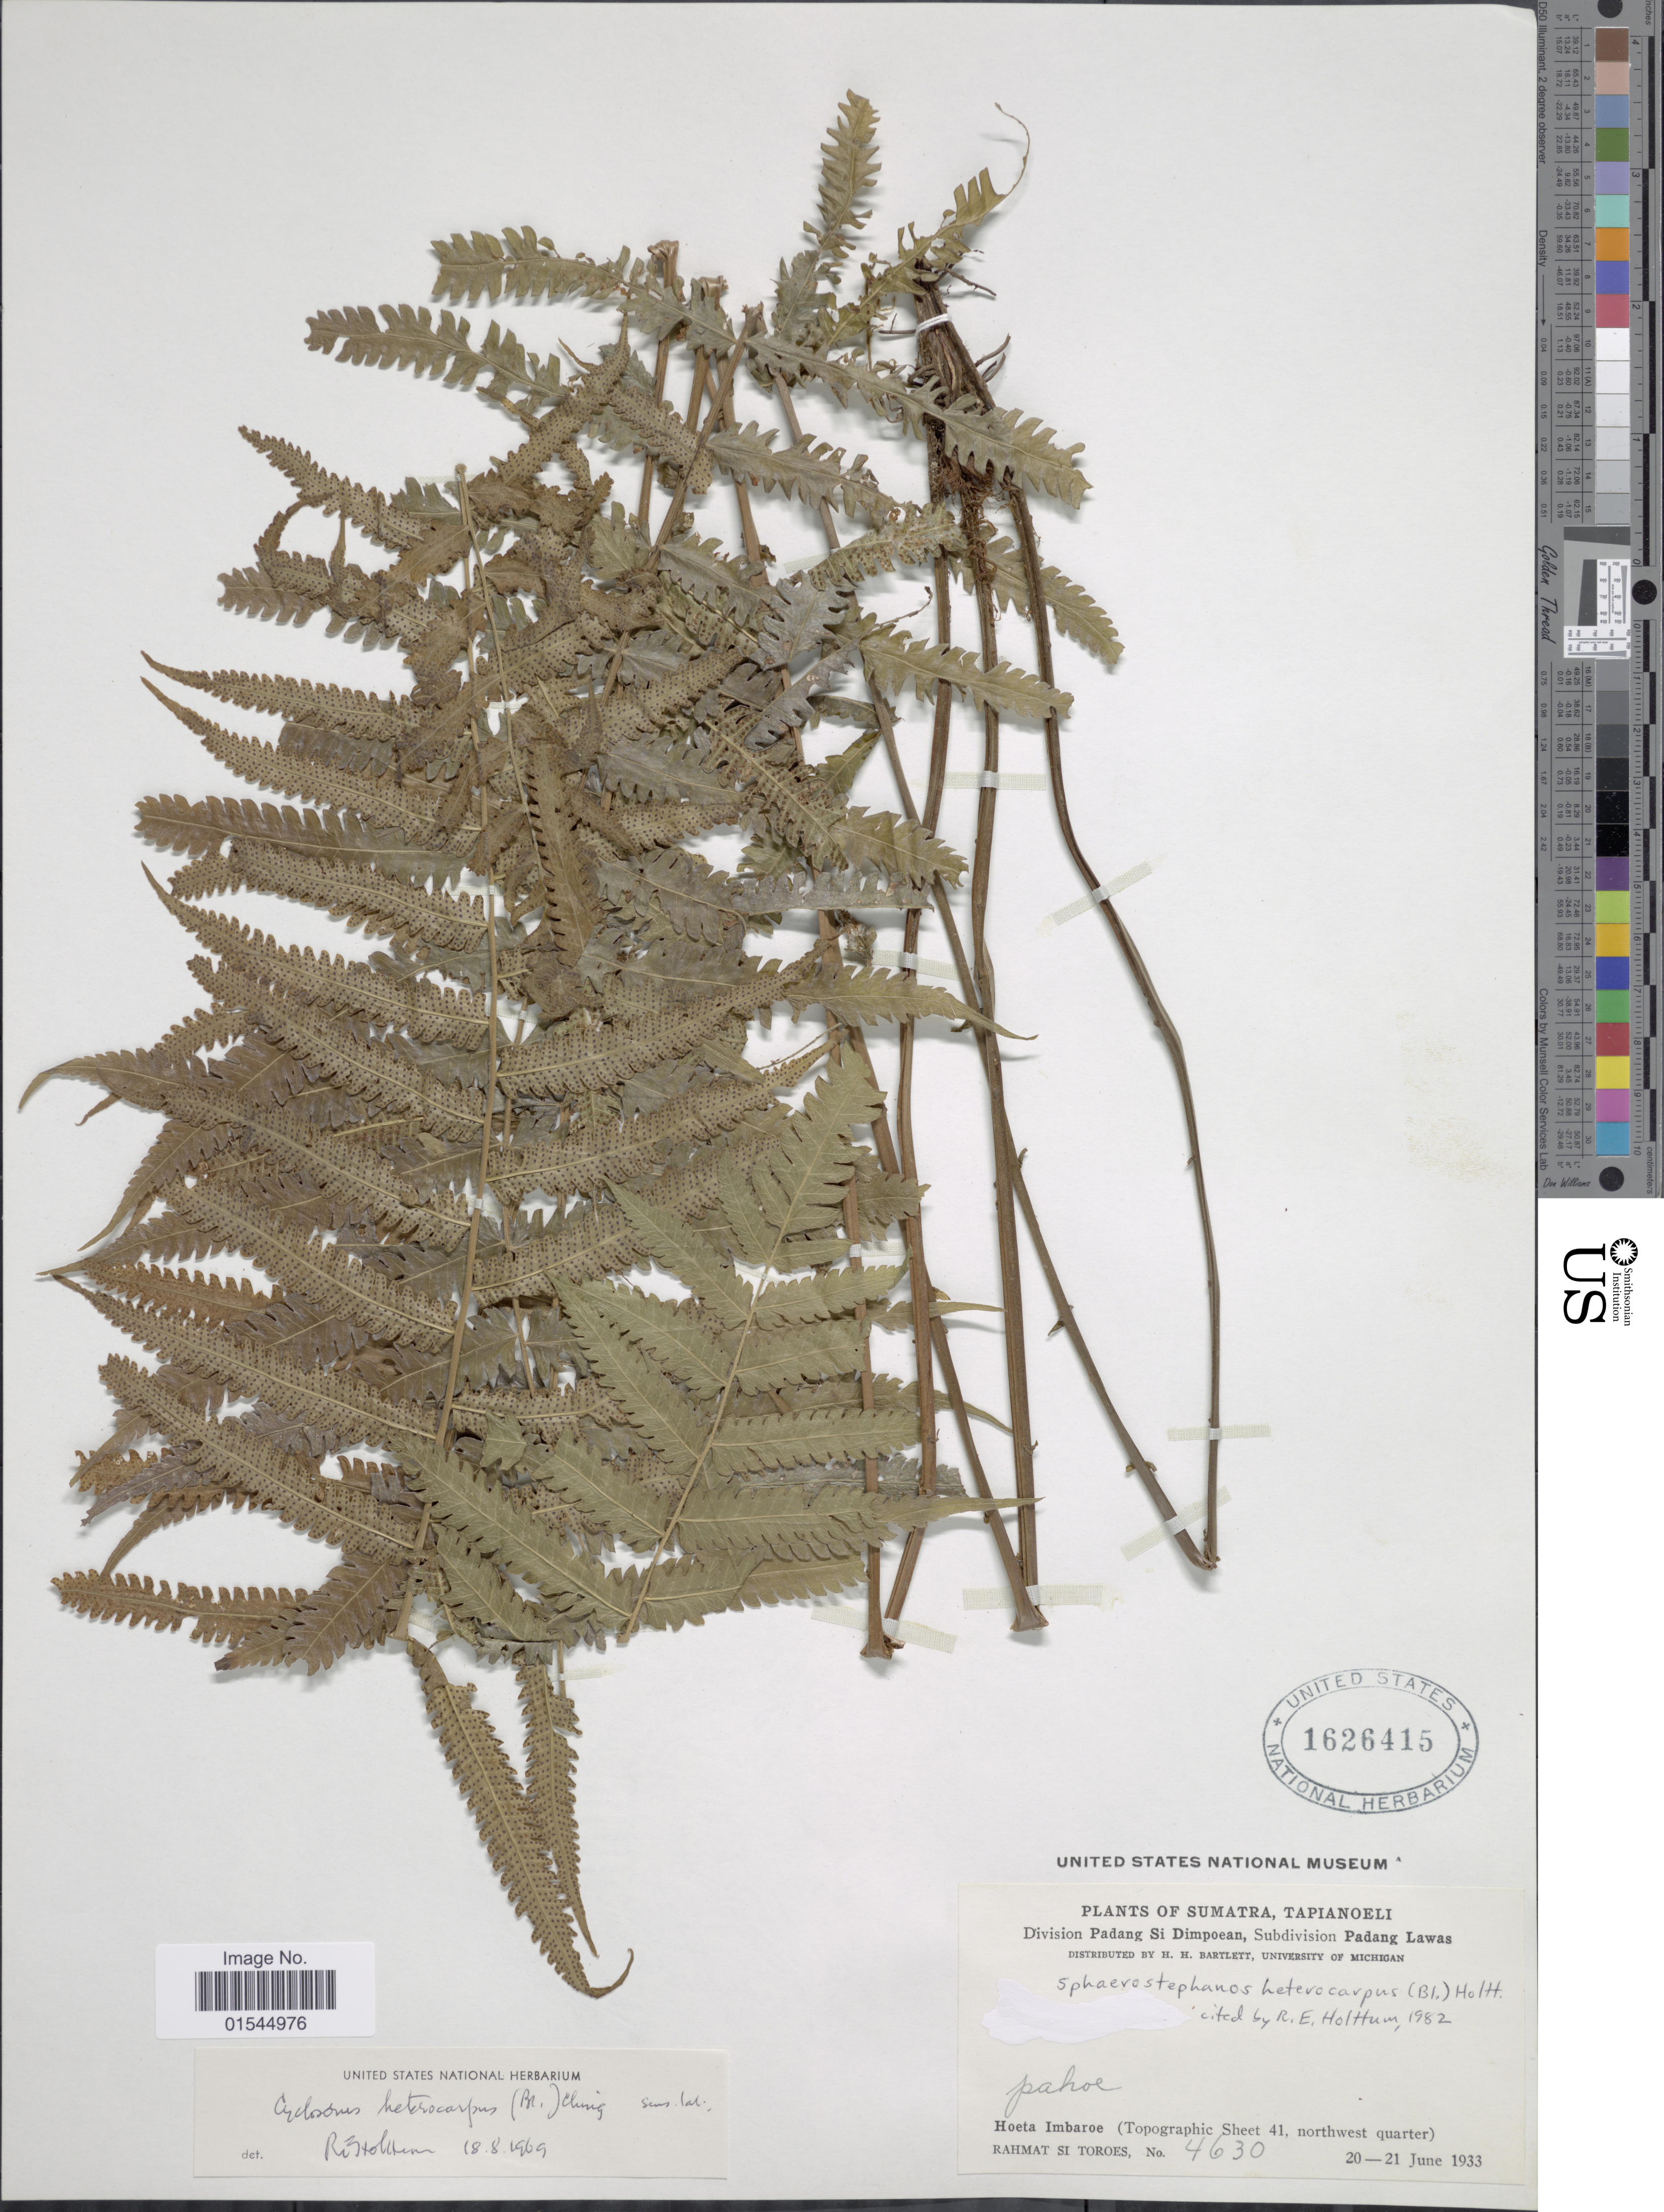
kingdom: Plantae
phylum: Tracheophyta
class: Polypodiopsida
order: Polypodiales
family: Thelypteridaceae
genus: Sphaerostephanos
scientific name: Sphaerostephanos heterocarpus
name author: (Blume) Holttum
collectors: Rahmat Si Boeea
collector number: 4630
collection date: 1933-06-20/1933-06-21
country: Indonesia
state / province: Sumatra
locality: Tapionoeli. Pahoe. Hoeta Imbaroe. (Topographic Sheet 41, northwest quarter).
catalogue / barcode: US 1626415